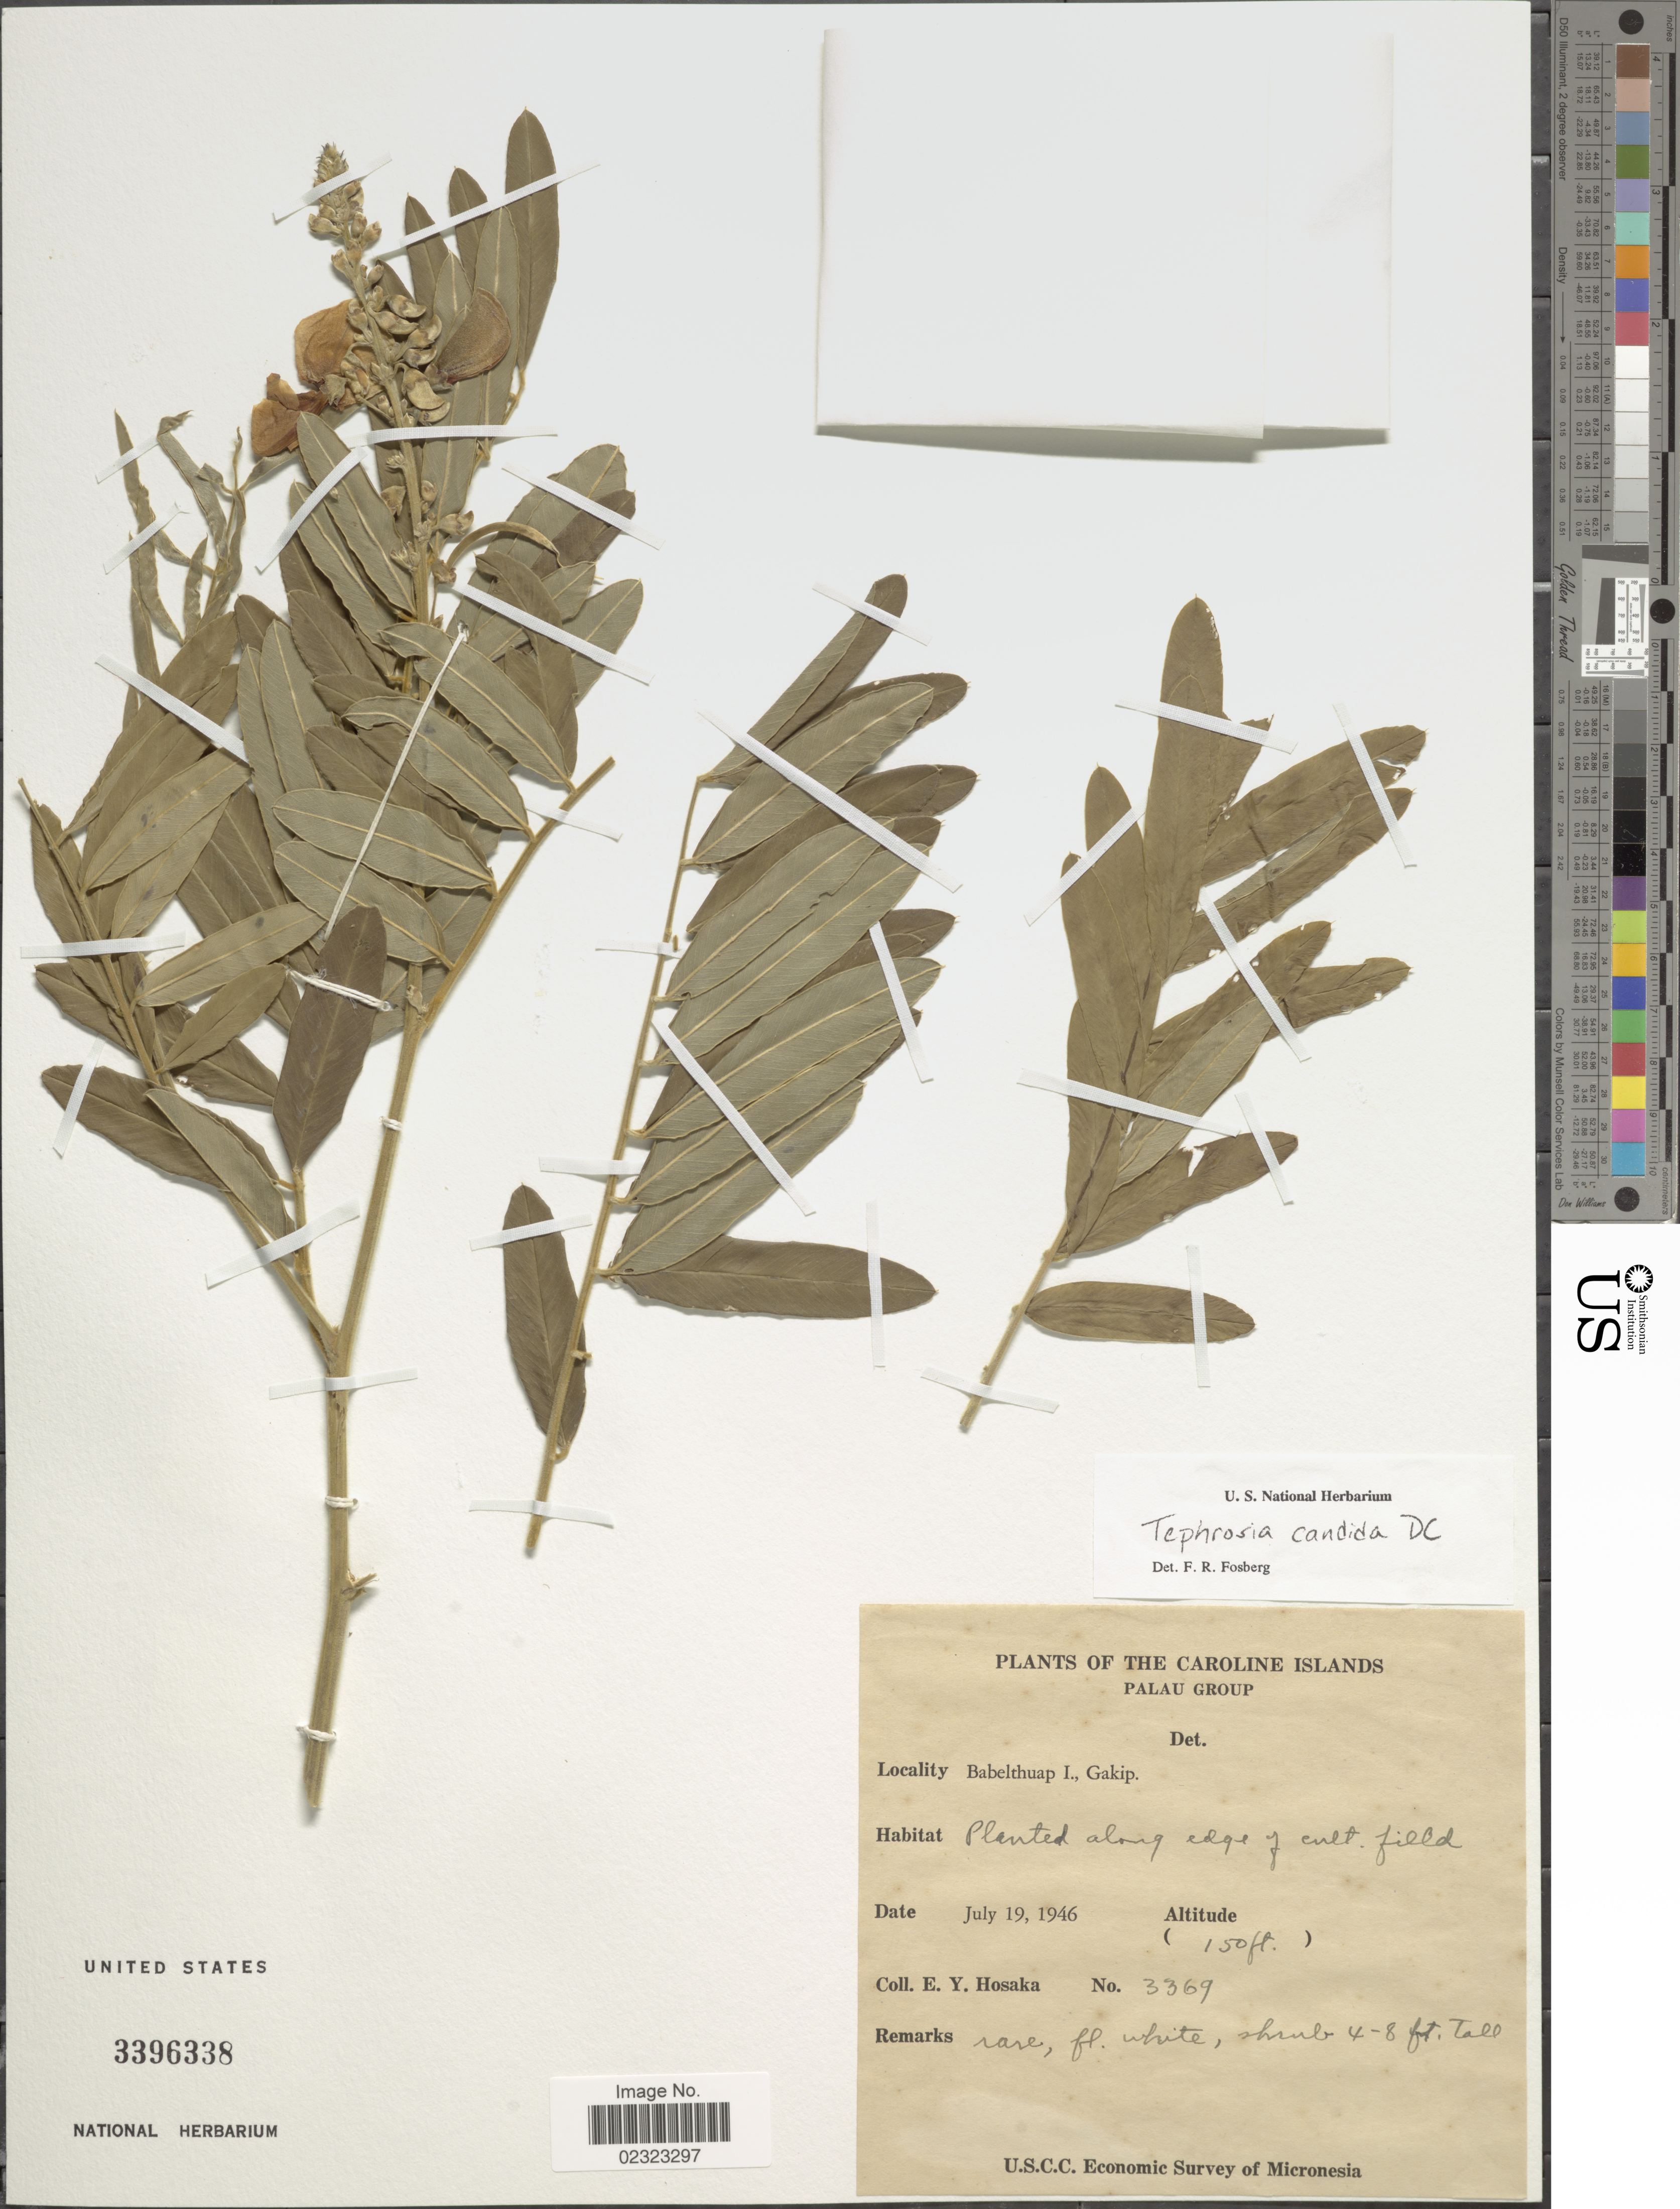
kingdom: Plantae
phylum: Tracheophyta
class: Magnoliopsida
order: Fabales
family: Fabaceae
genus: Tephrosia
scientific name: Tephrosia candida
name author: DC.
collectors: E. Y. Hosaka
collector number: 3369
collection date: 1946-07-19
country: Palau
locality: Caroline Islands, Palau Group, Babelthuap I., Gakip, along edge of cult. field.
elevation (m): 46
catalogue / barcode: US 3396338